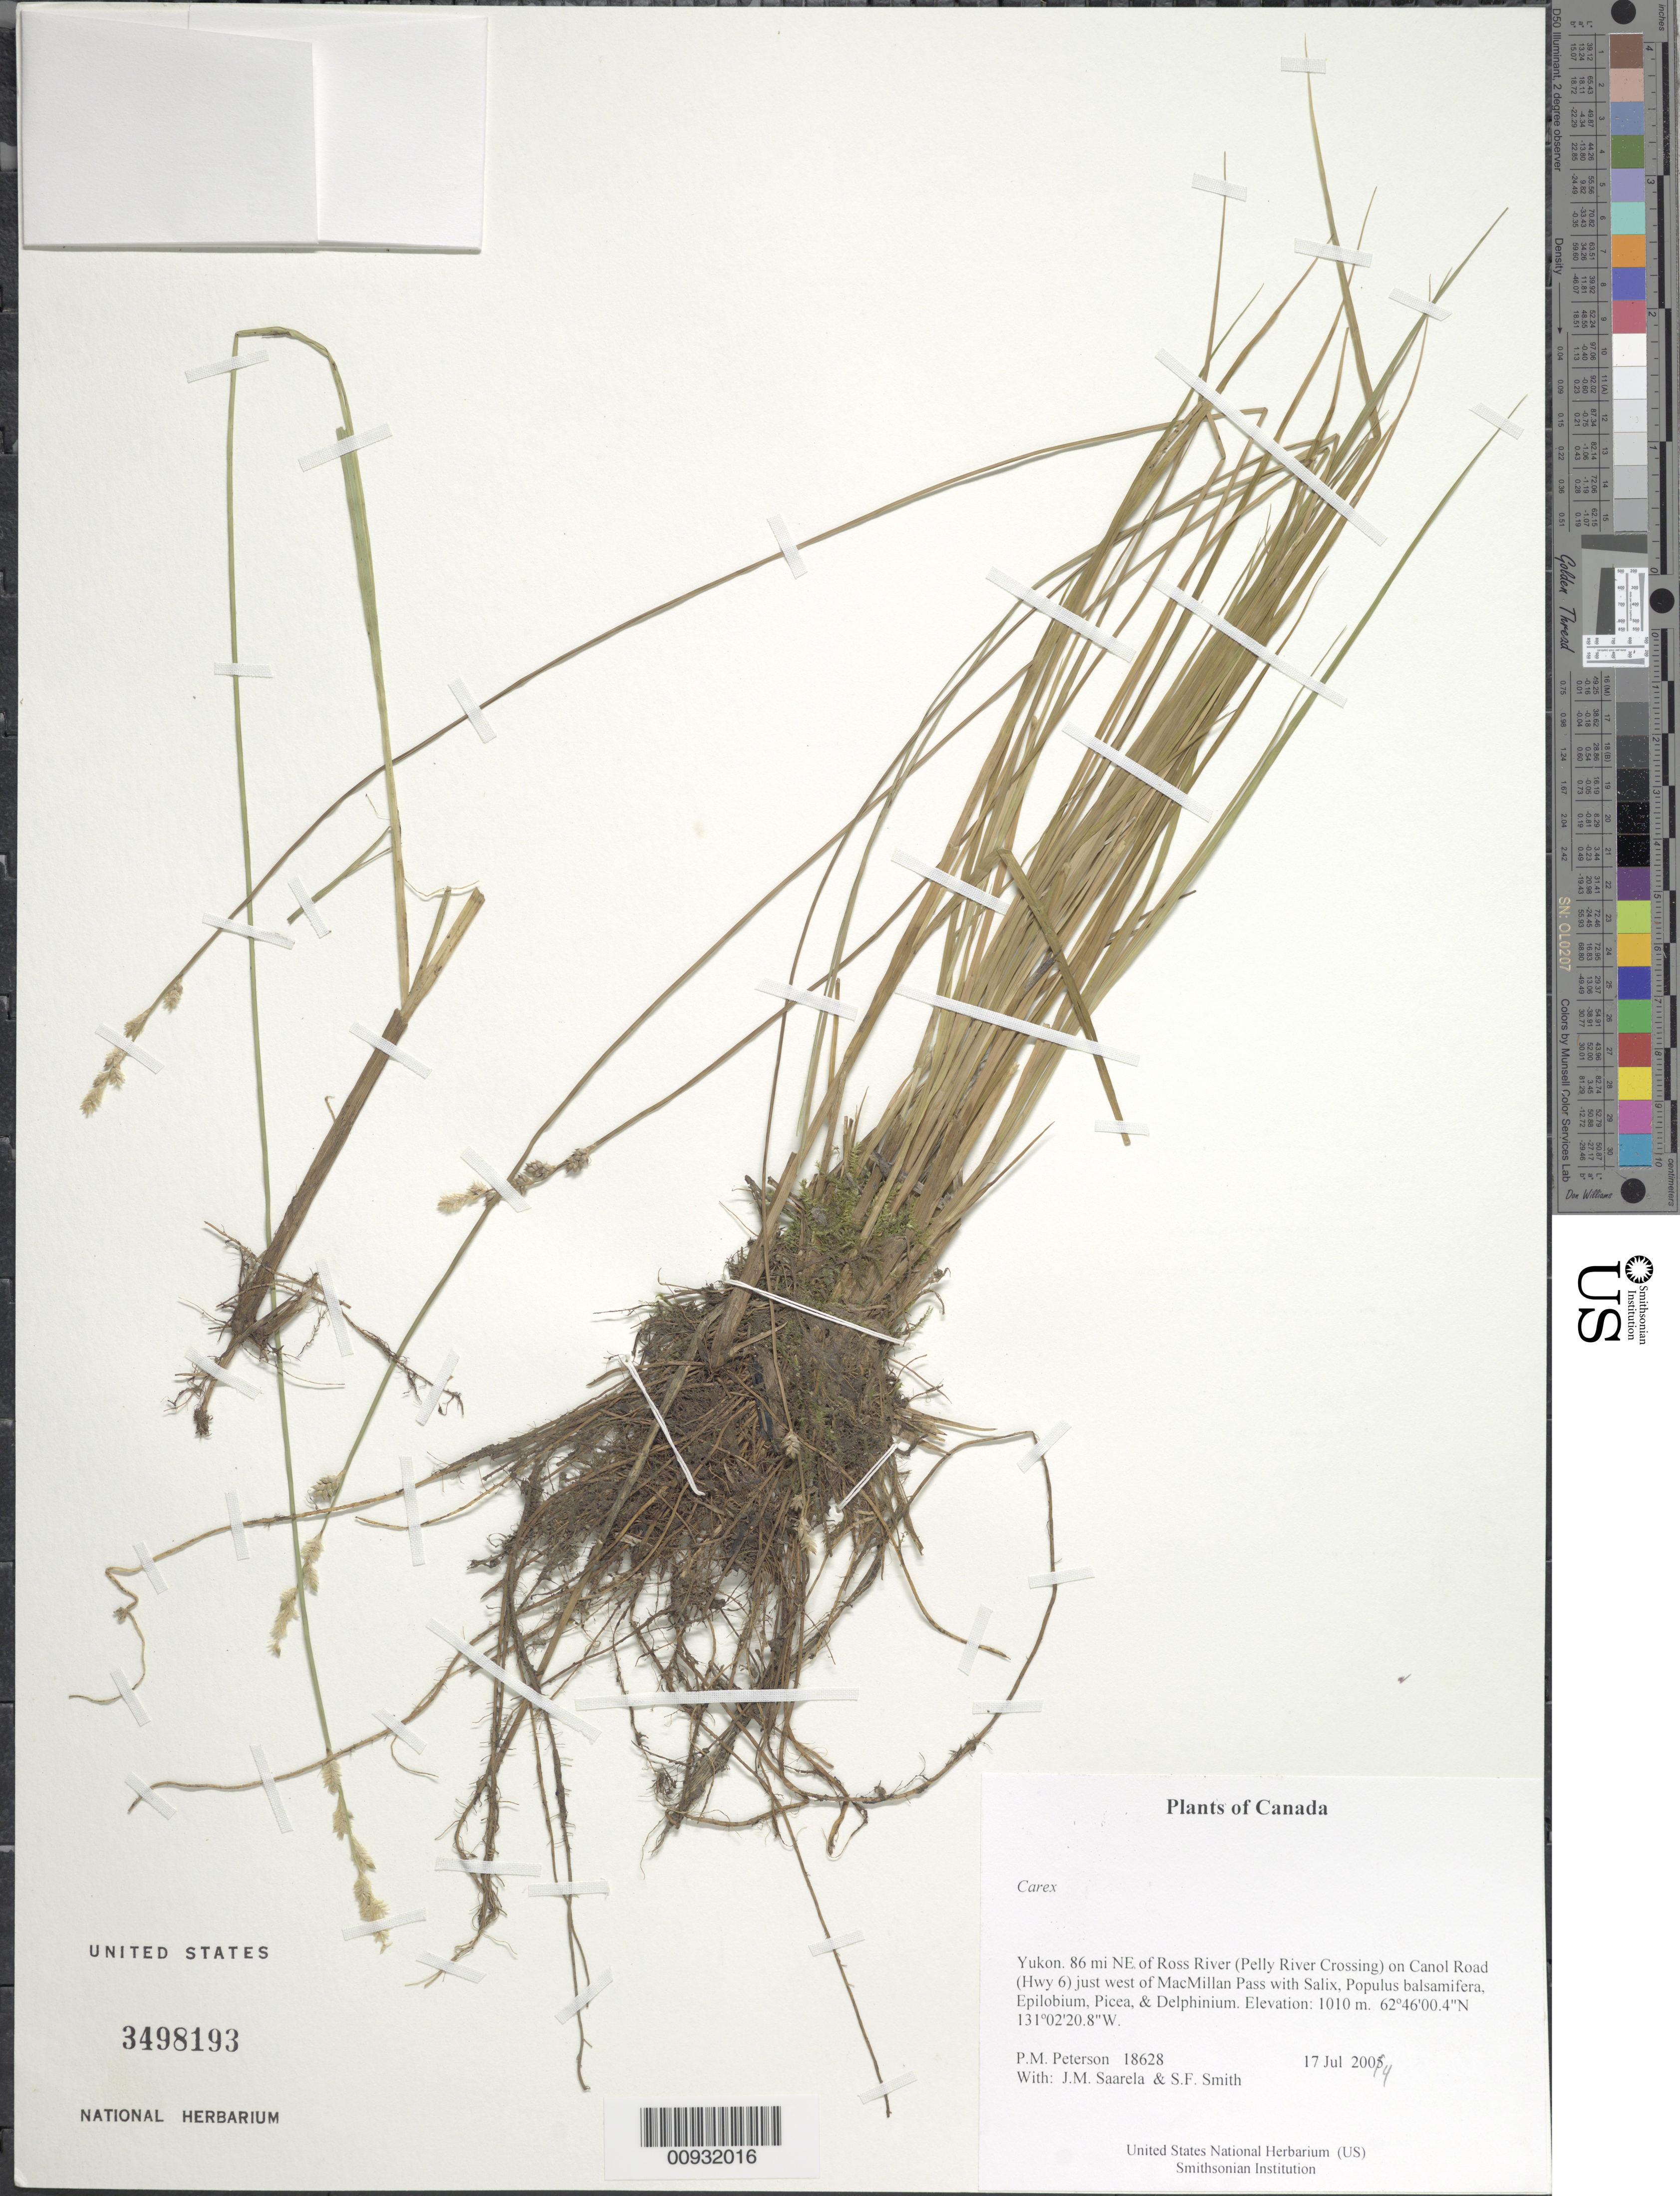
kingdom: Plantae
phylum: Tracheophyta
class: Liliopsida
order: Poales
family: Cyperaceae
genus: Carex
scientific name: Carex sp.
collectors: P. M. Peterson, J. Saarela & S.F. Smith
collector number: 18628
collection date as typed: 17 Jul 2004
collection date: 2004-07-17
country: Canada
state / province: Yukon Territory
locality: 86 mi NE of Ross River (Pelly River Crossing) on Canol Road (Hwy 6) just west of MacMillan Pass with Salix, Populus balsamifera, Epilobium, Picea, & Delphinium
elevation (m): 1010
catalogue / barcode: US 3498193